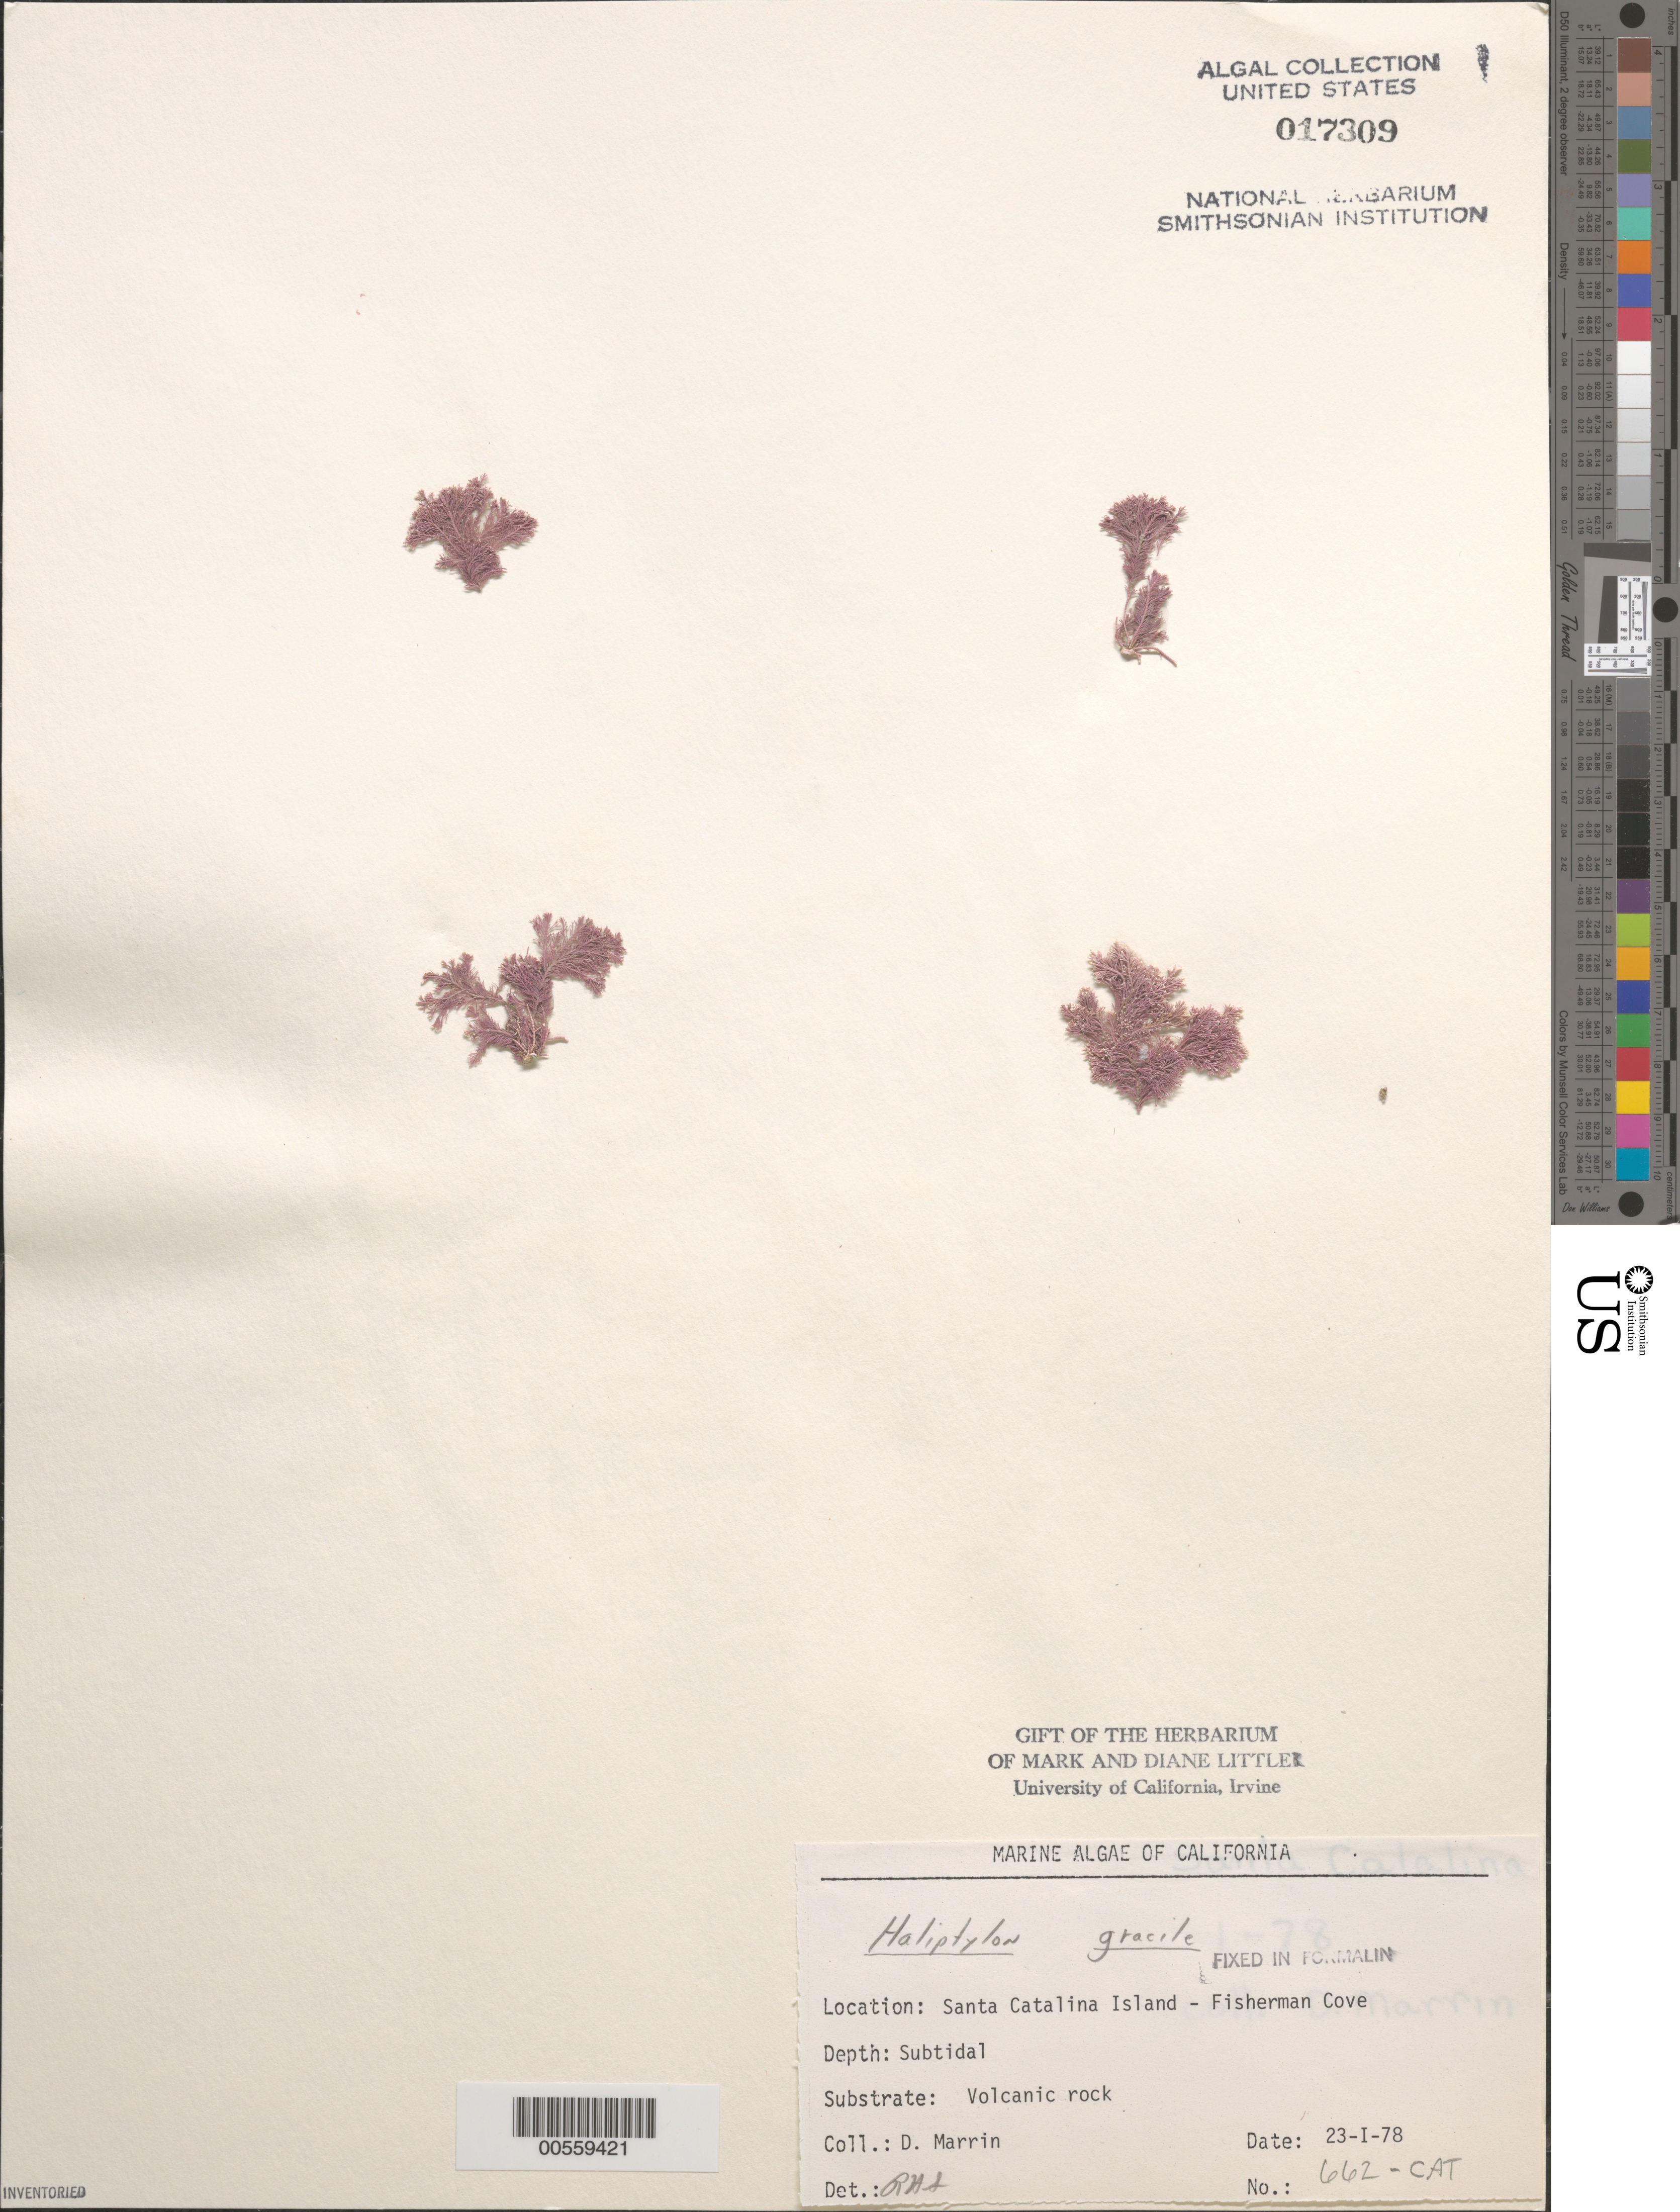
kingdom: Plantae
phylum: Rhodophyta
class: Florideophyceae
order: Corallinales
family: Corallinaceae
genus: Jania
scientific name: Jania rosea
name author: (Lam.) Decne.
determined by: Algae name updating Project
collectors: D. Marrin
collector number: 662-CAT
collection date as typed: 23 Jan 1978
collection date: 1978-01-23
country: United States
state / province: California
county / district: Los Angeles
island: Santa Catalina Island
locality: Fishermen Cove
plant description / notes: BLM-SOCALBIGHT Rocky Intertidal Survey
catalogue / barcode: US 17309